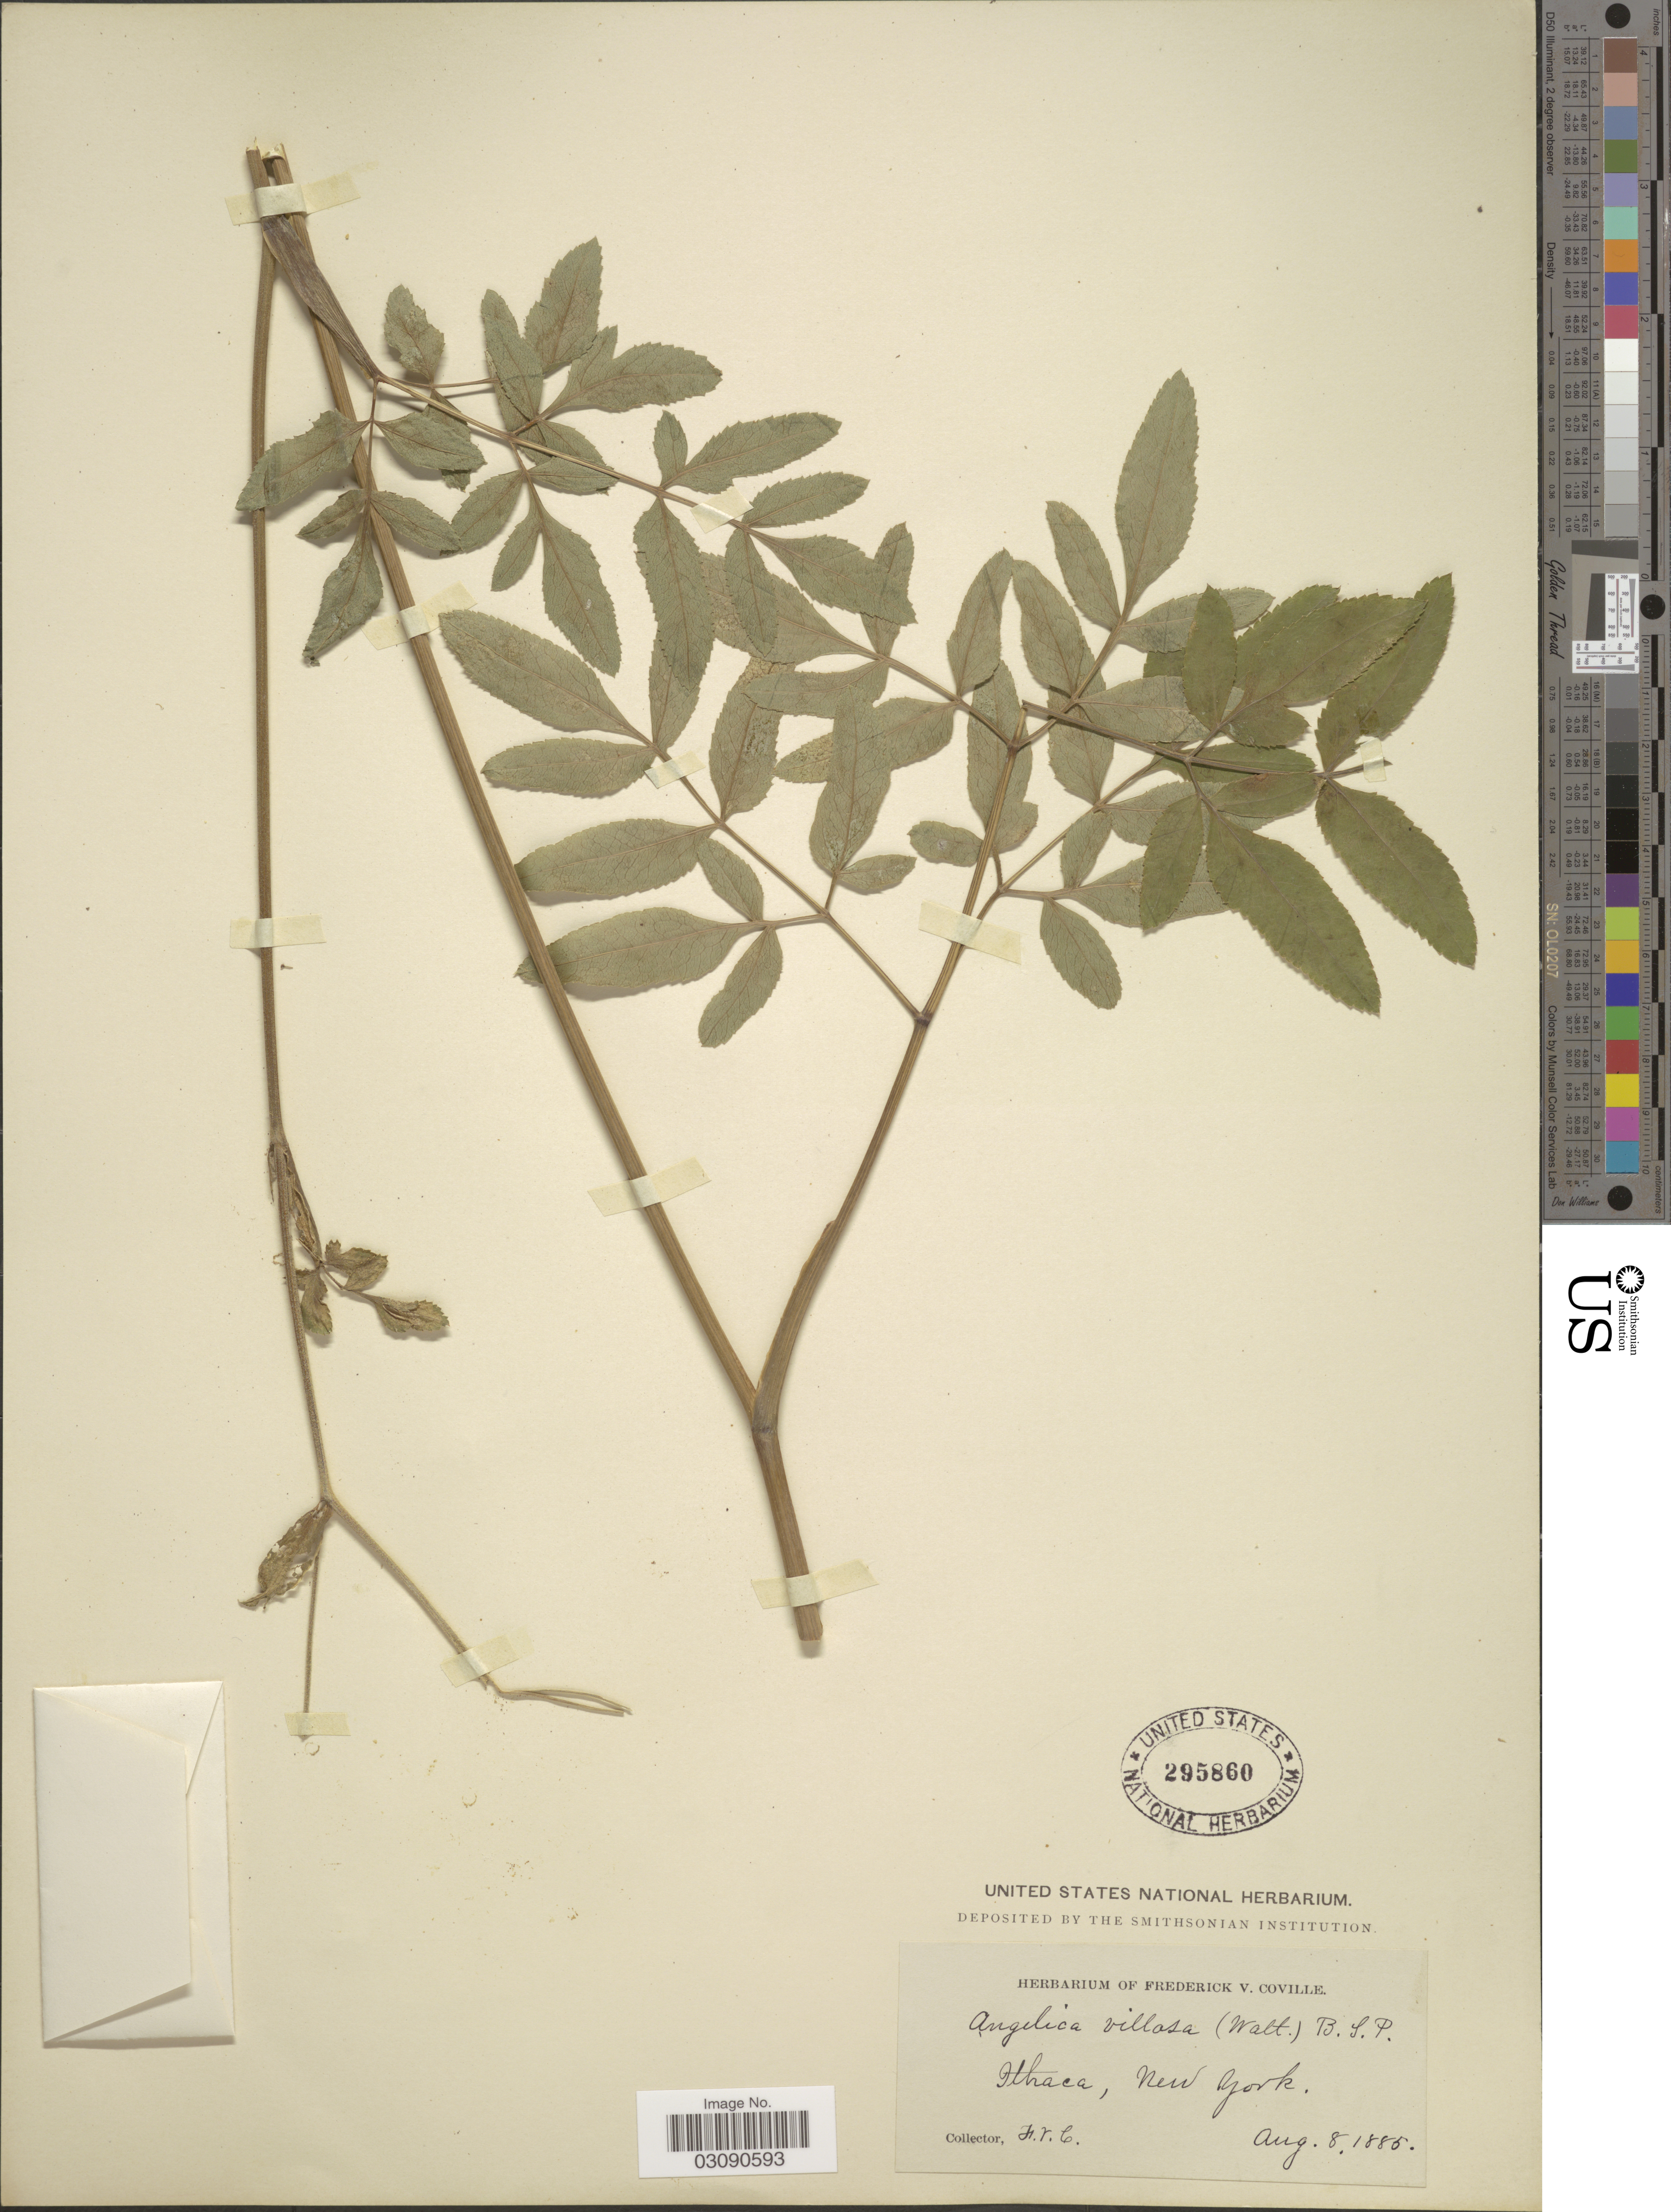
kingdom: Plantae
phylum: Tracheophyta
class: Magnoliopsida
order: Apiales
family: Apiaceae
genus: Angelica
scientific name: Angelica venenosa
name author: (Greenway) Fernald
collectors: F. V. Coville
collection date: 1885-08-08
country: United States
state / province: New York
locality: Ithaca.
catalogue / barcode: US 295860